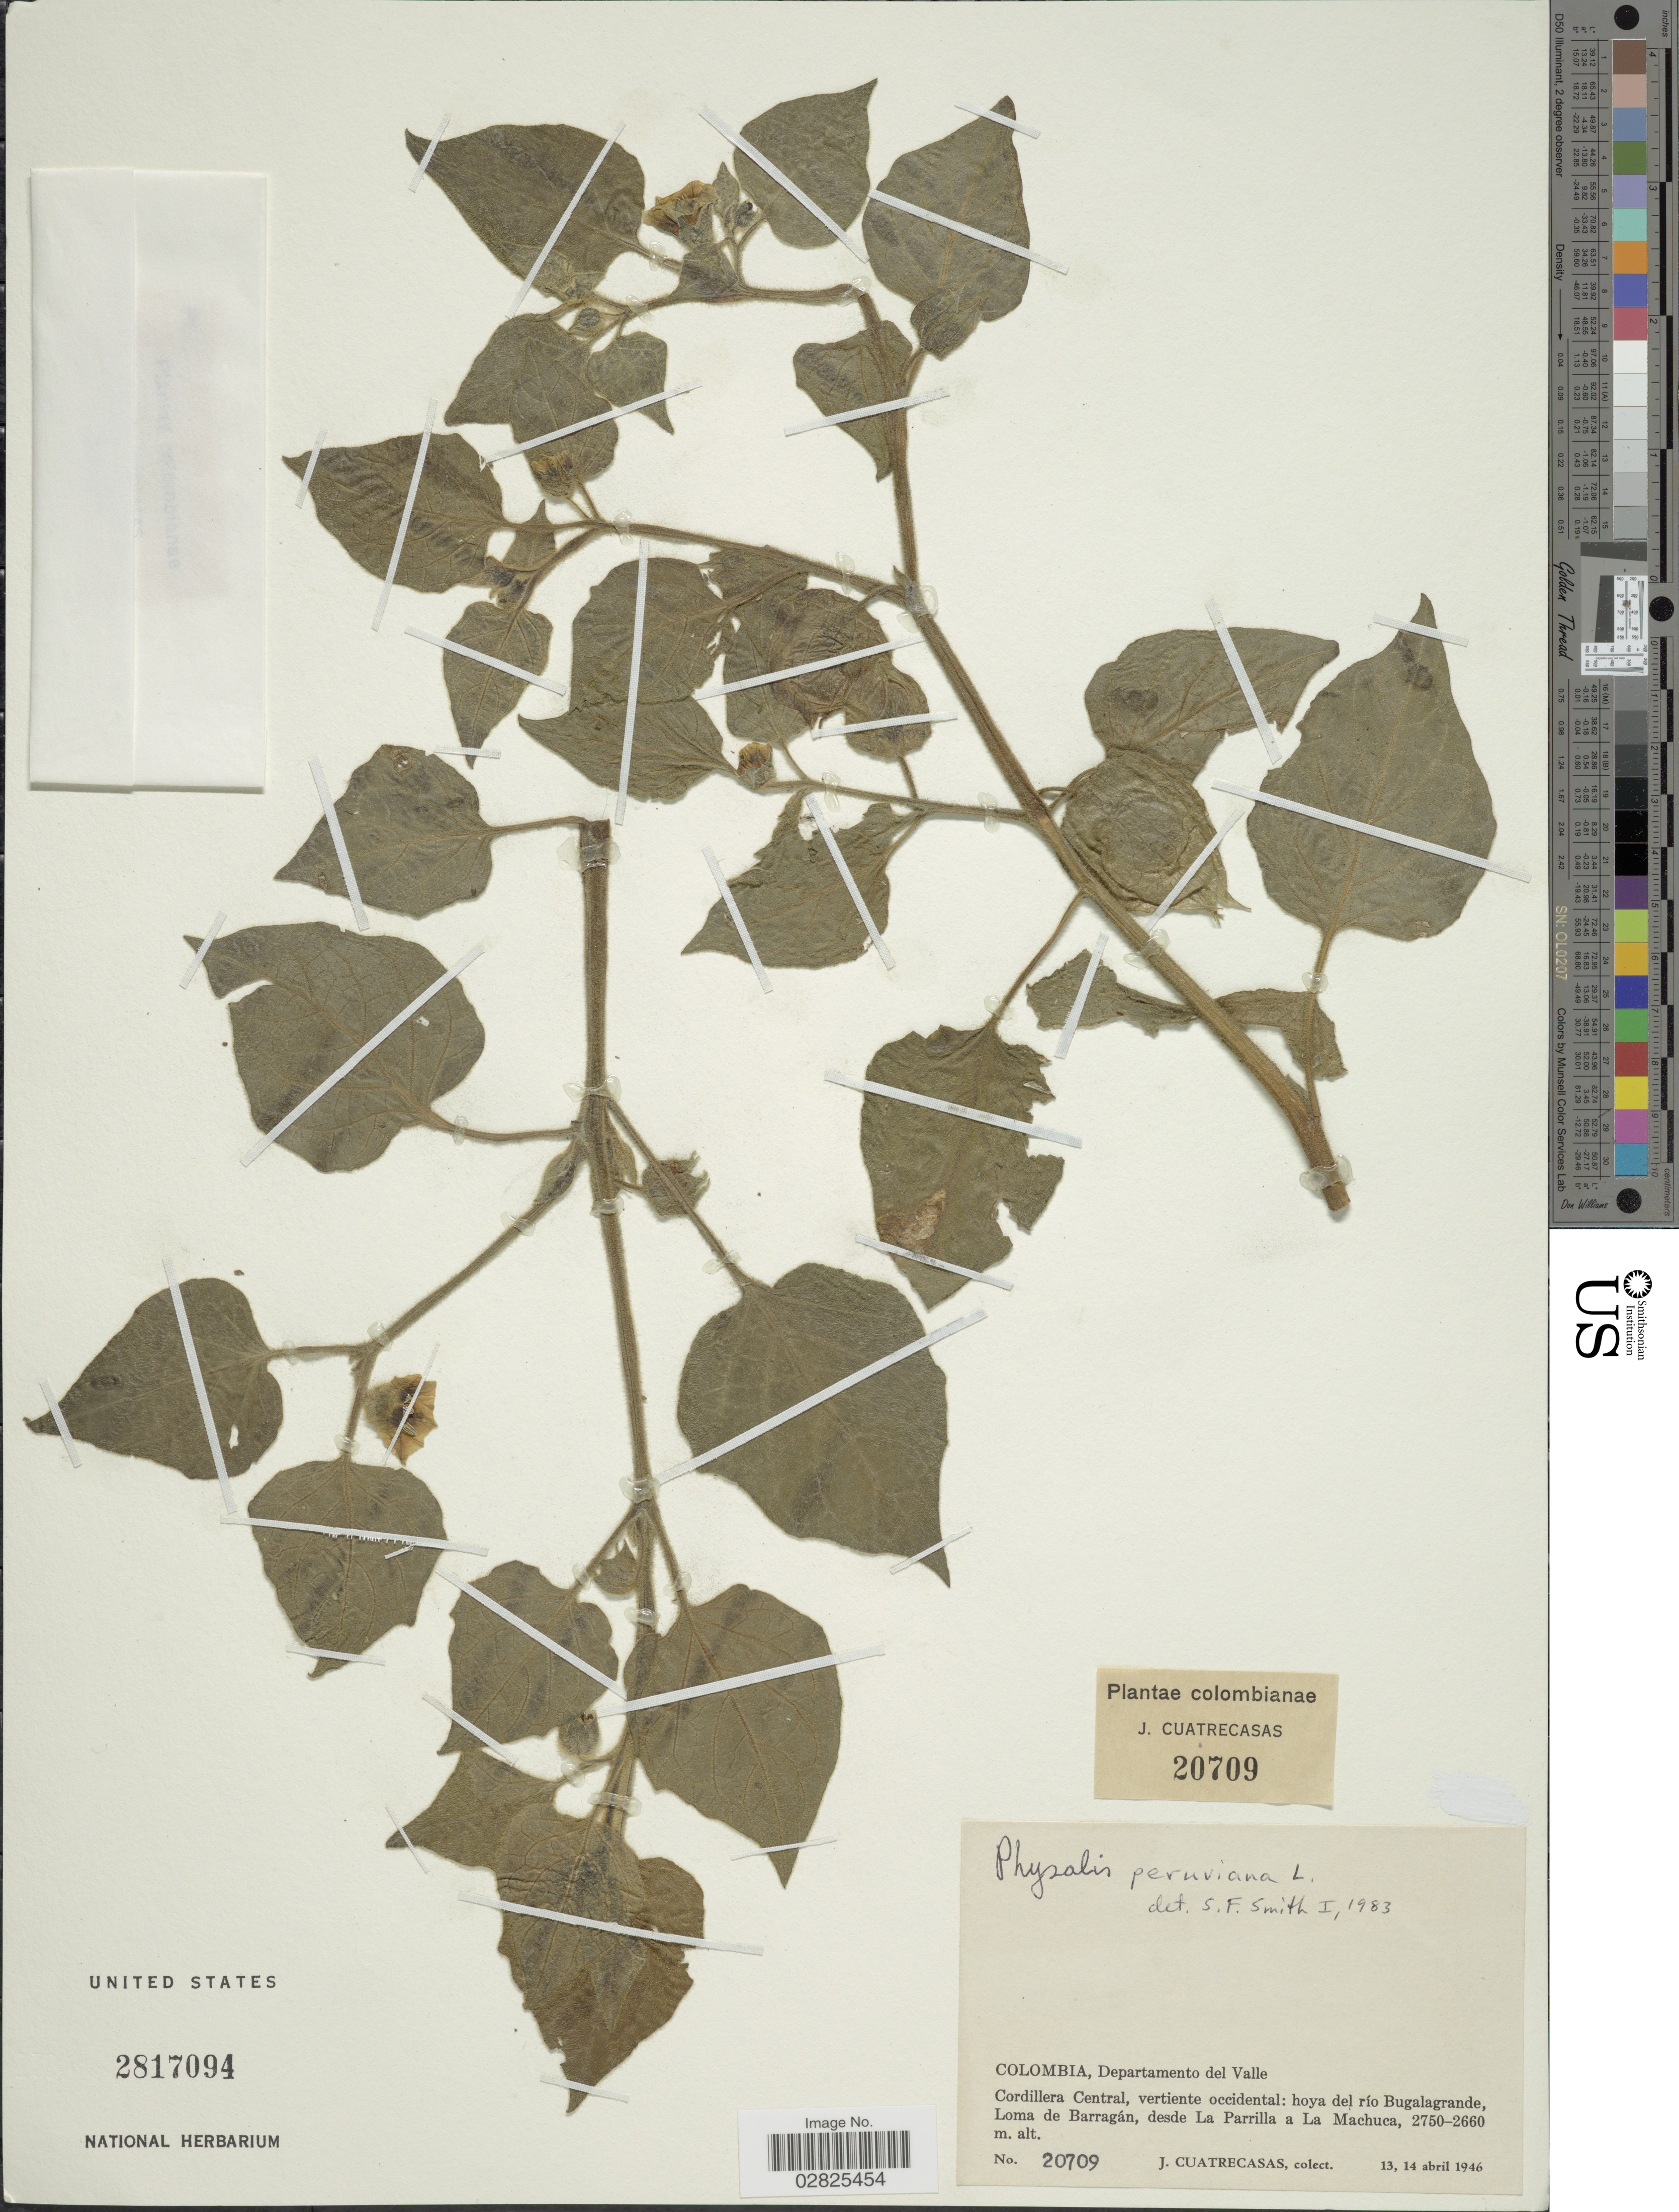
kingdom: Plantae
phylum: Tracheophyta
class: Magnoliopsida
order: Solanales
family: Solanaceae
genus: Physalis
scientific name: Physalis peruviana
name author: L.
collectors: J. Cuatrecasas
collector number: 20709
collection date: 1946-04-13/1946-04-14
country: Colombia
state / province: Valle del Cauca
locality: Departamento del Valle. Cordillera Central, vertiente occidental: hoya del río Bugalagrande, Loma de Barragán, desde La Parilla a La Machuca.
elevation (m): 2660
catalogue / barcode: US 2817094